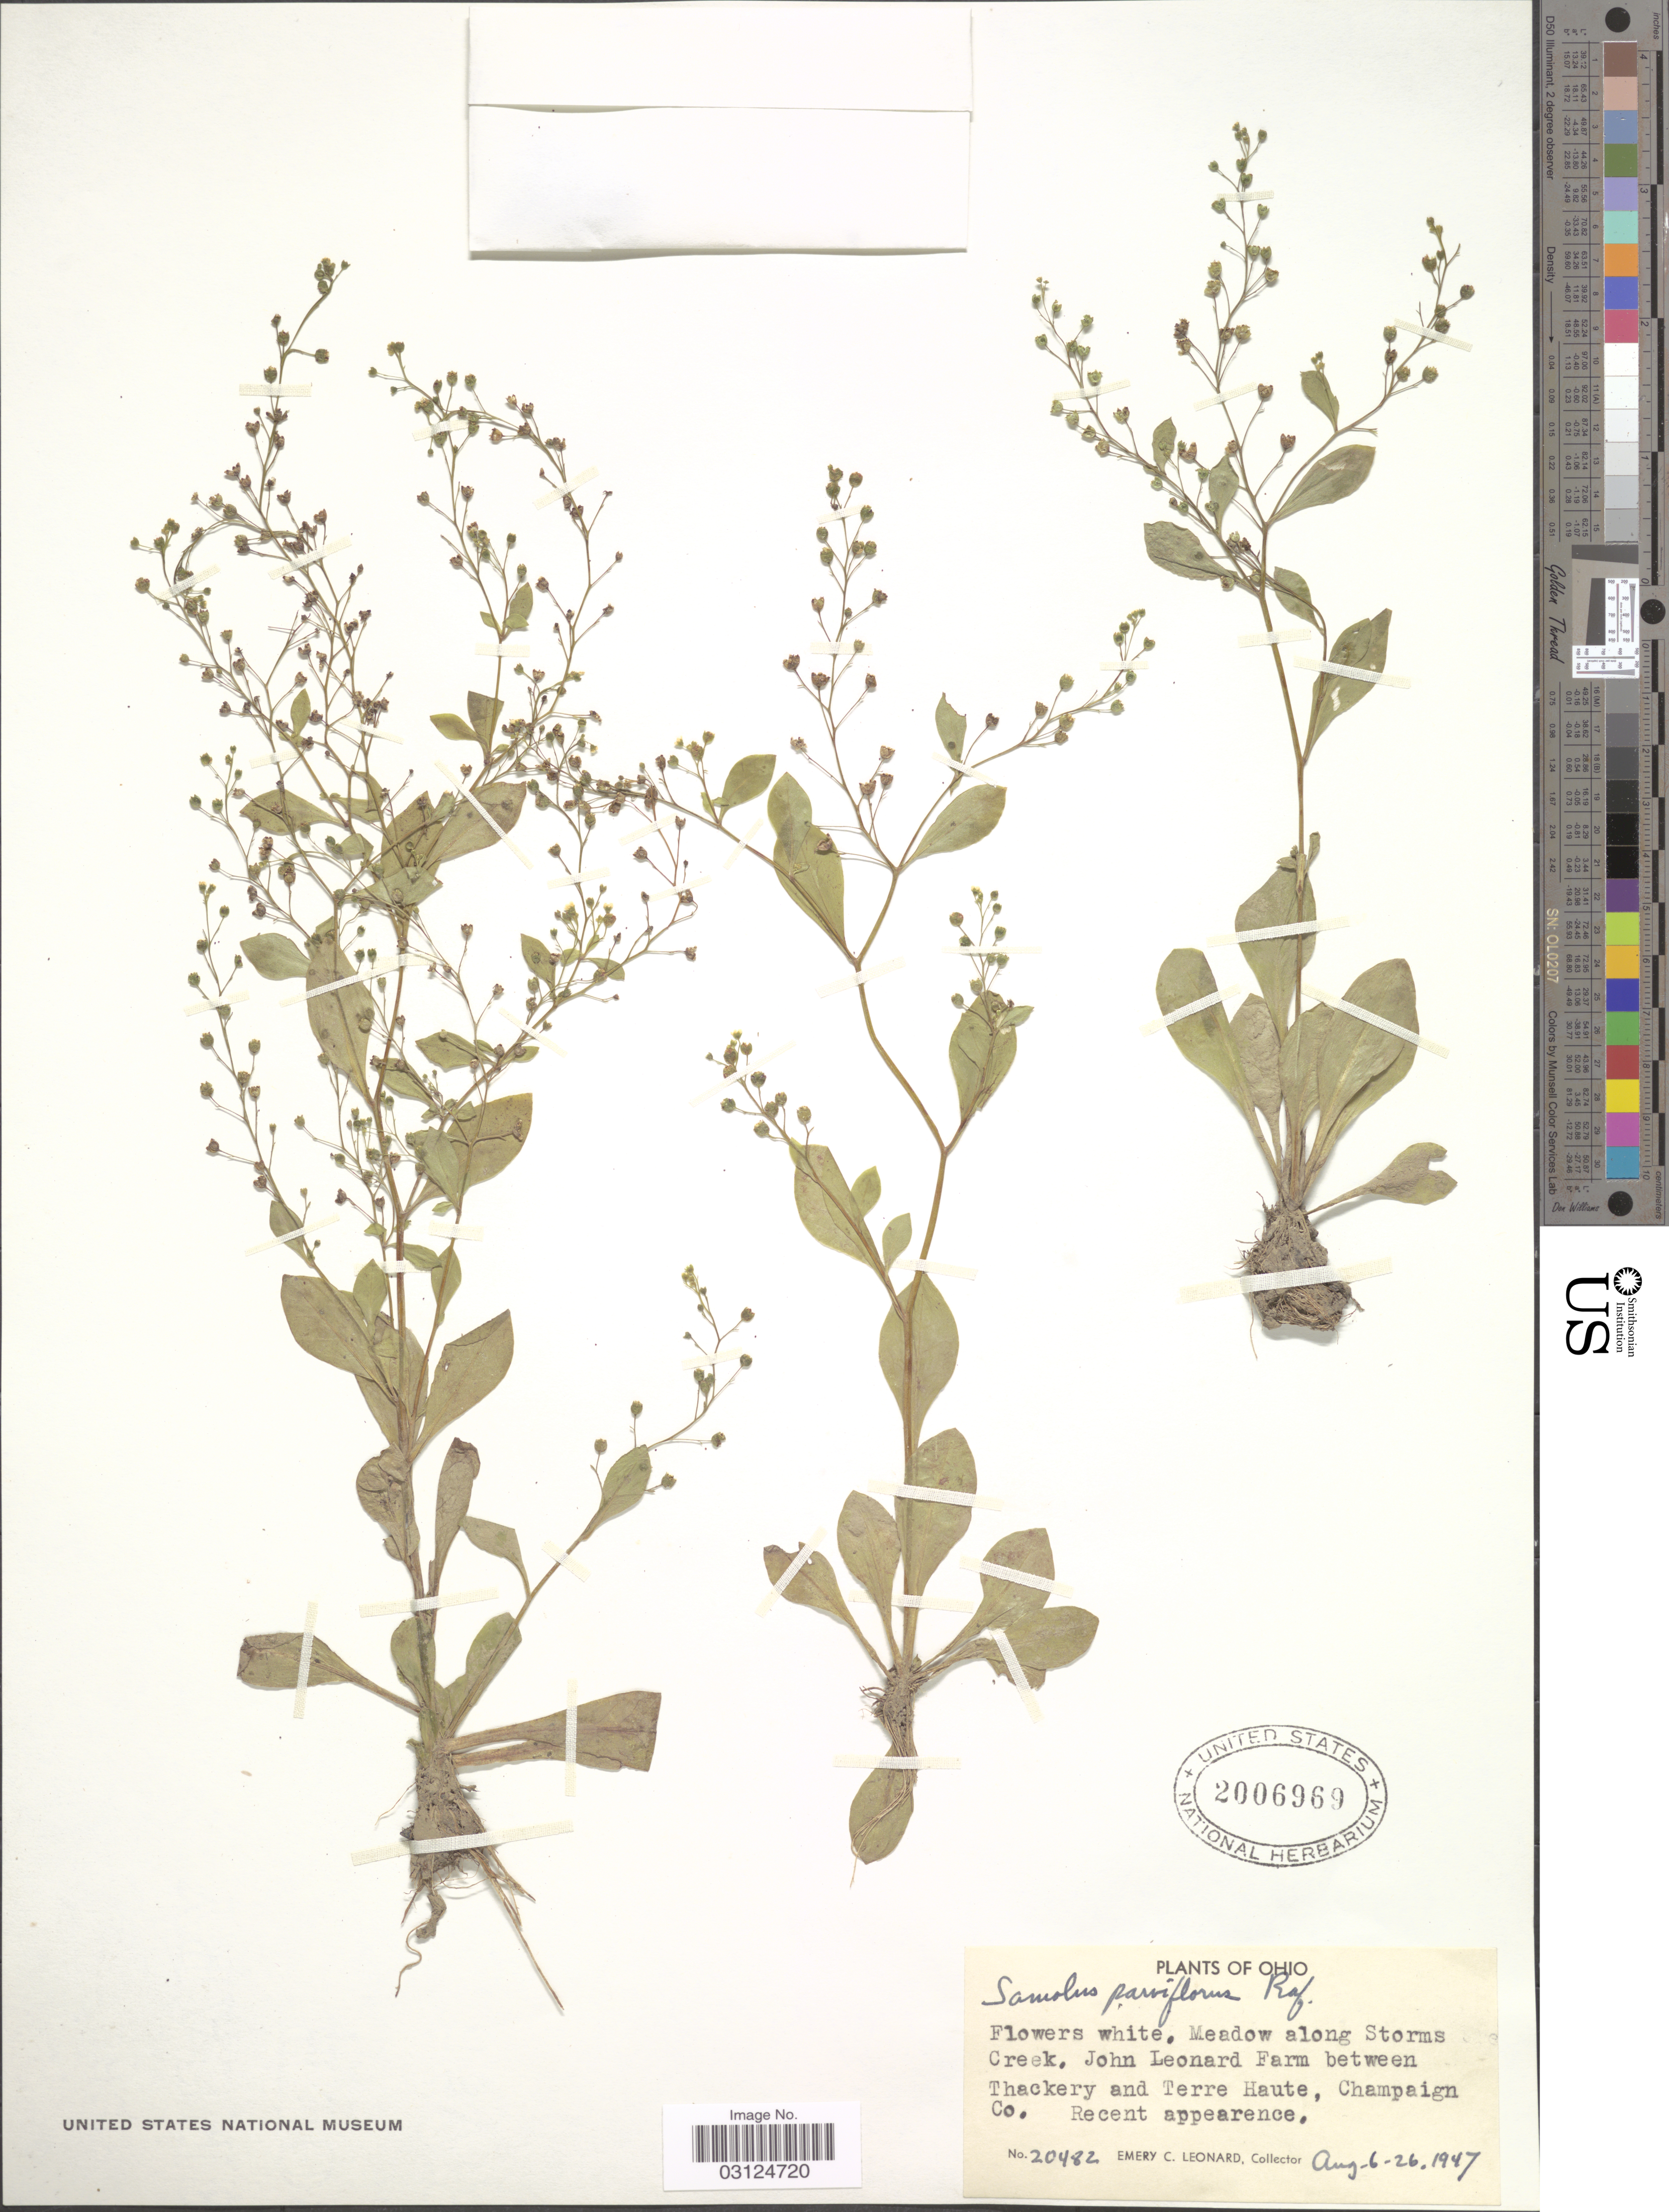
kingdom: Plantae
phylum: Tracheophyta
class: Magnoliopsida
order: Ericales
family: Primulaceae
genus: Samolus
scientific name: Samolus parviflorus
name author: Raf.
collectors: E. C. Leonard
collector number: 20482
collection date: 1947-08-06/1947-08-26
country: United States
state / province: Ohio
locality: Meadow along Storms Creek, John Leonard Farm between Thackery and Terre Haute, Champaign Co.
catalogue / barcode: US 2006969